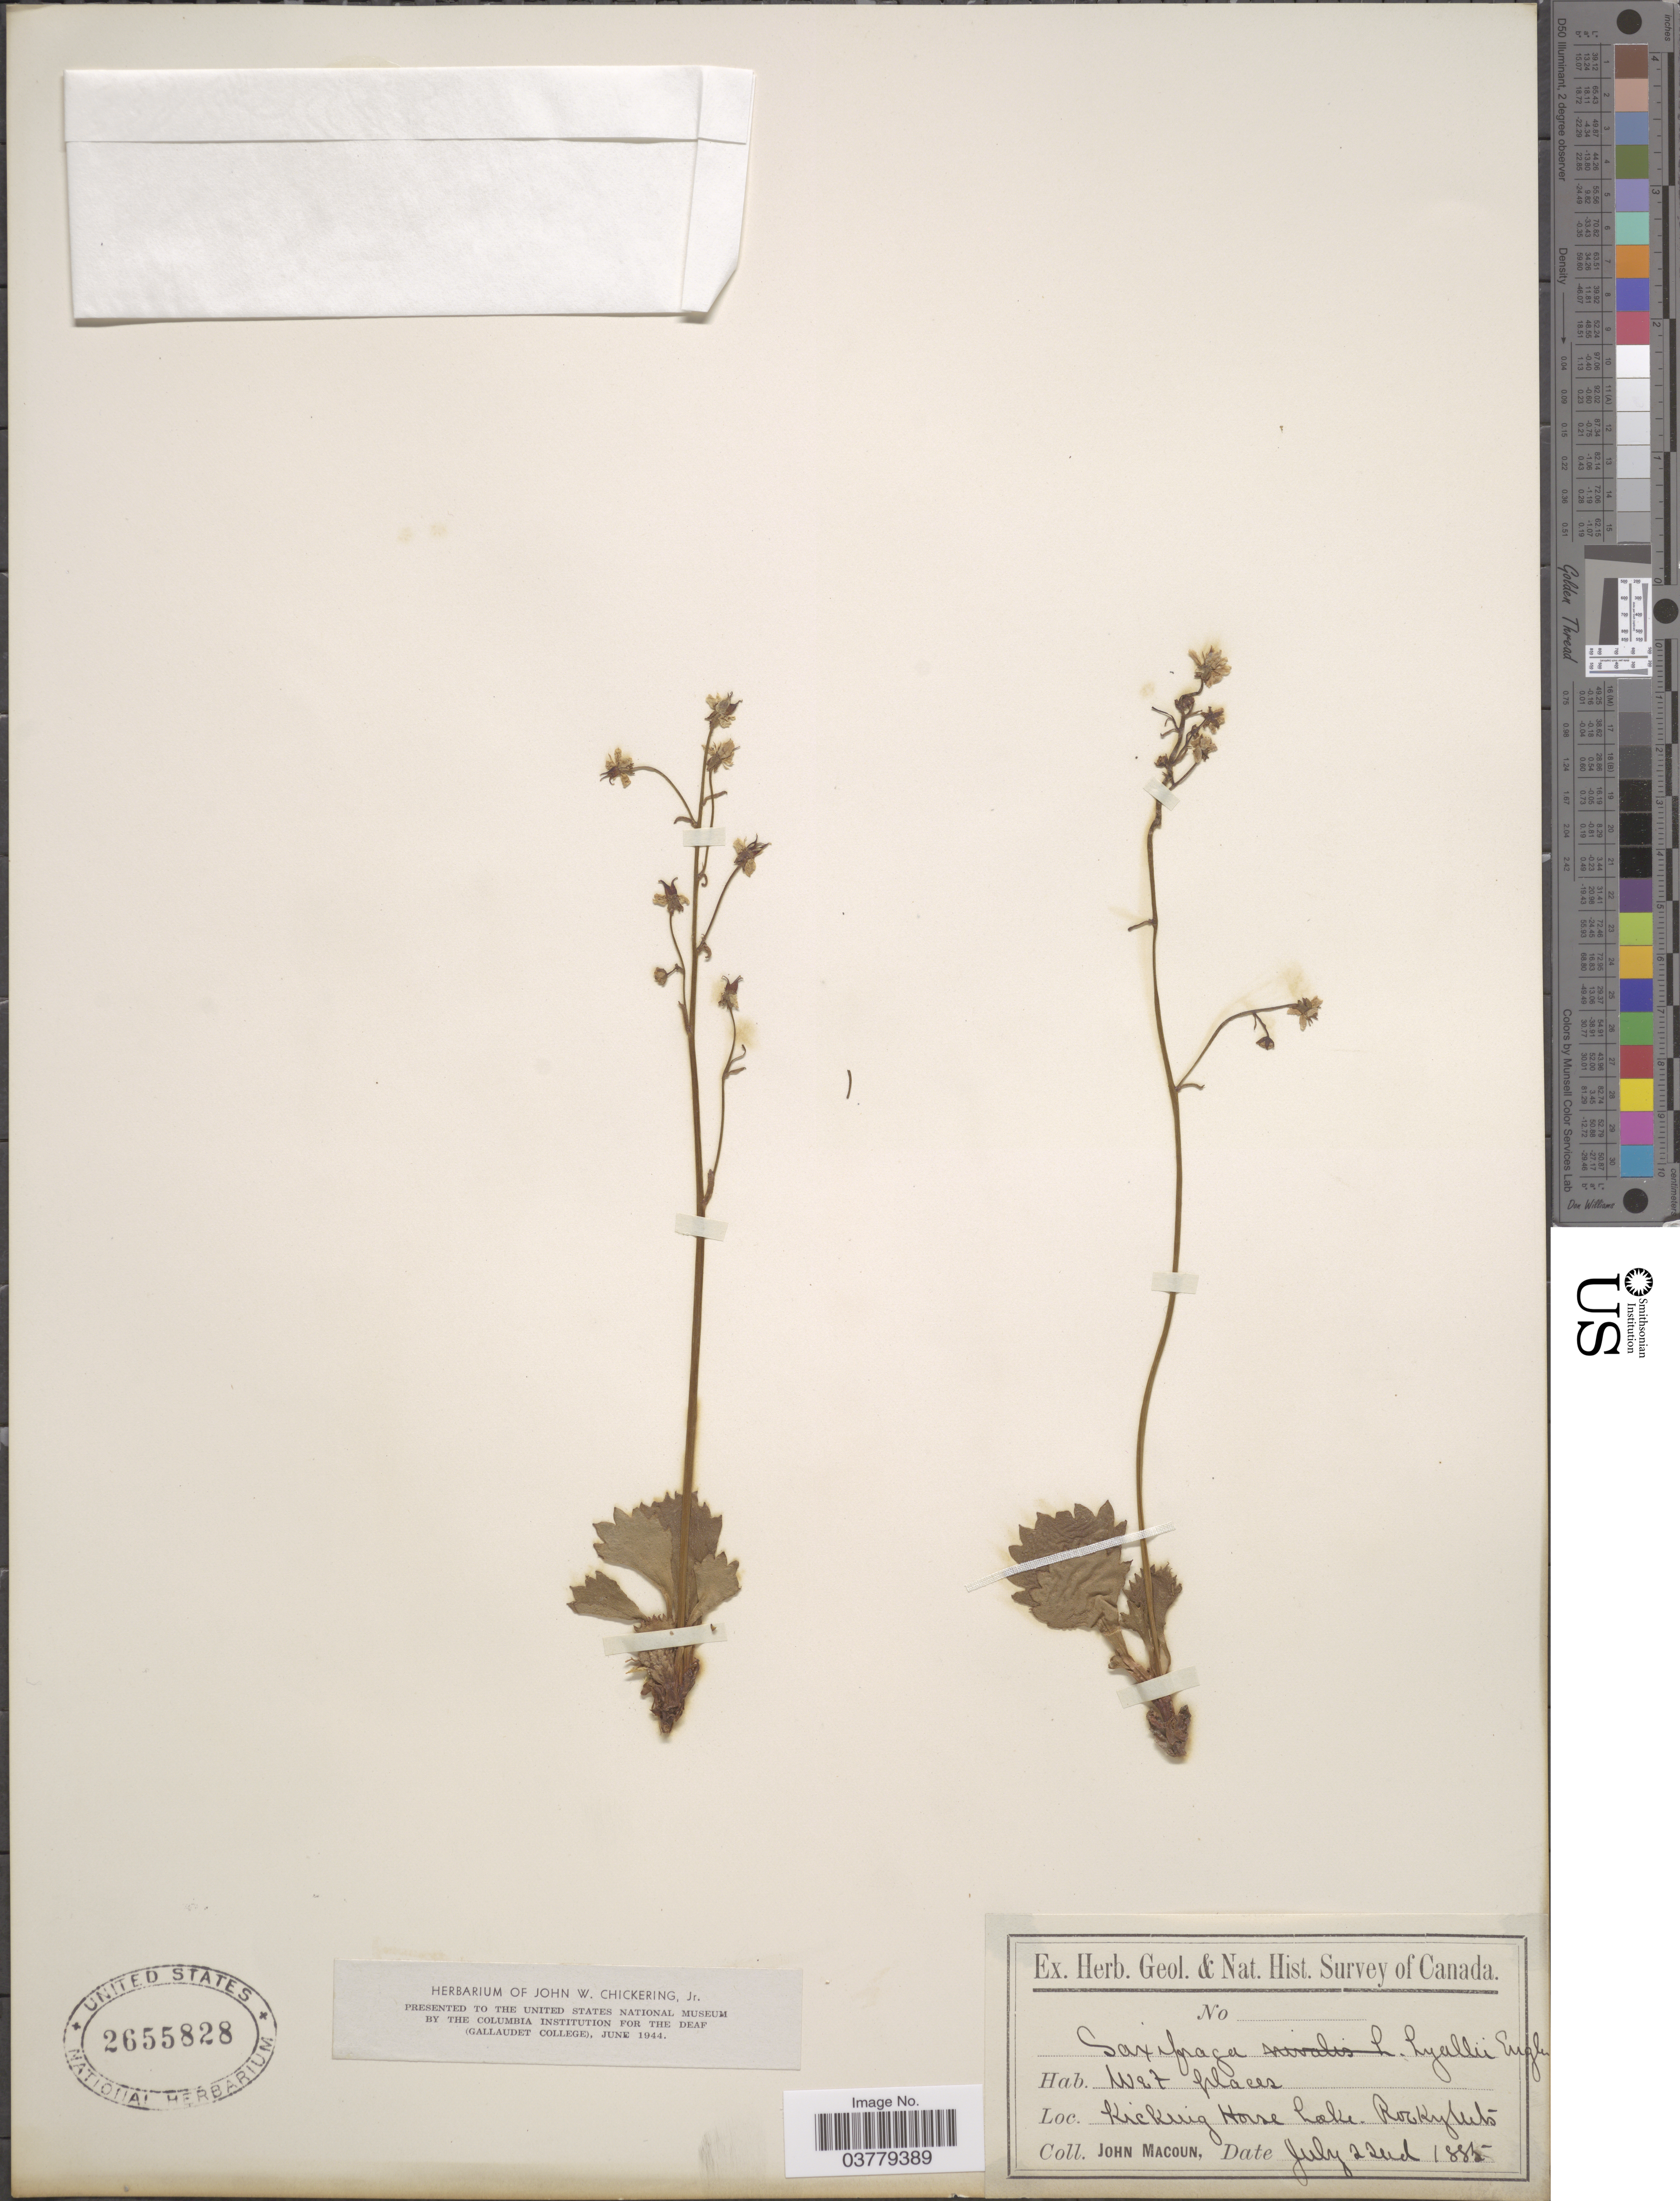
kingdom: Plantae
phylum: Tracheophyta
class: Magnoliopsida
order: Saxifragales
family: Saxifragaceae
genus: Micranthes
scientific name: Micranthes lyalii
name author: (Engl.) Small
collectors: J. Macoun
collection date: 1885-07-22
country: Canada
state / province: British Columbia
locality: Kicking Horse Lake. Rocky Mts.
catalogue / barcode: US 2655828